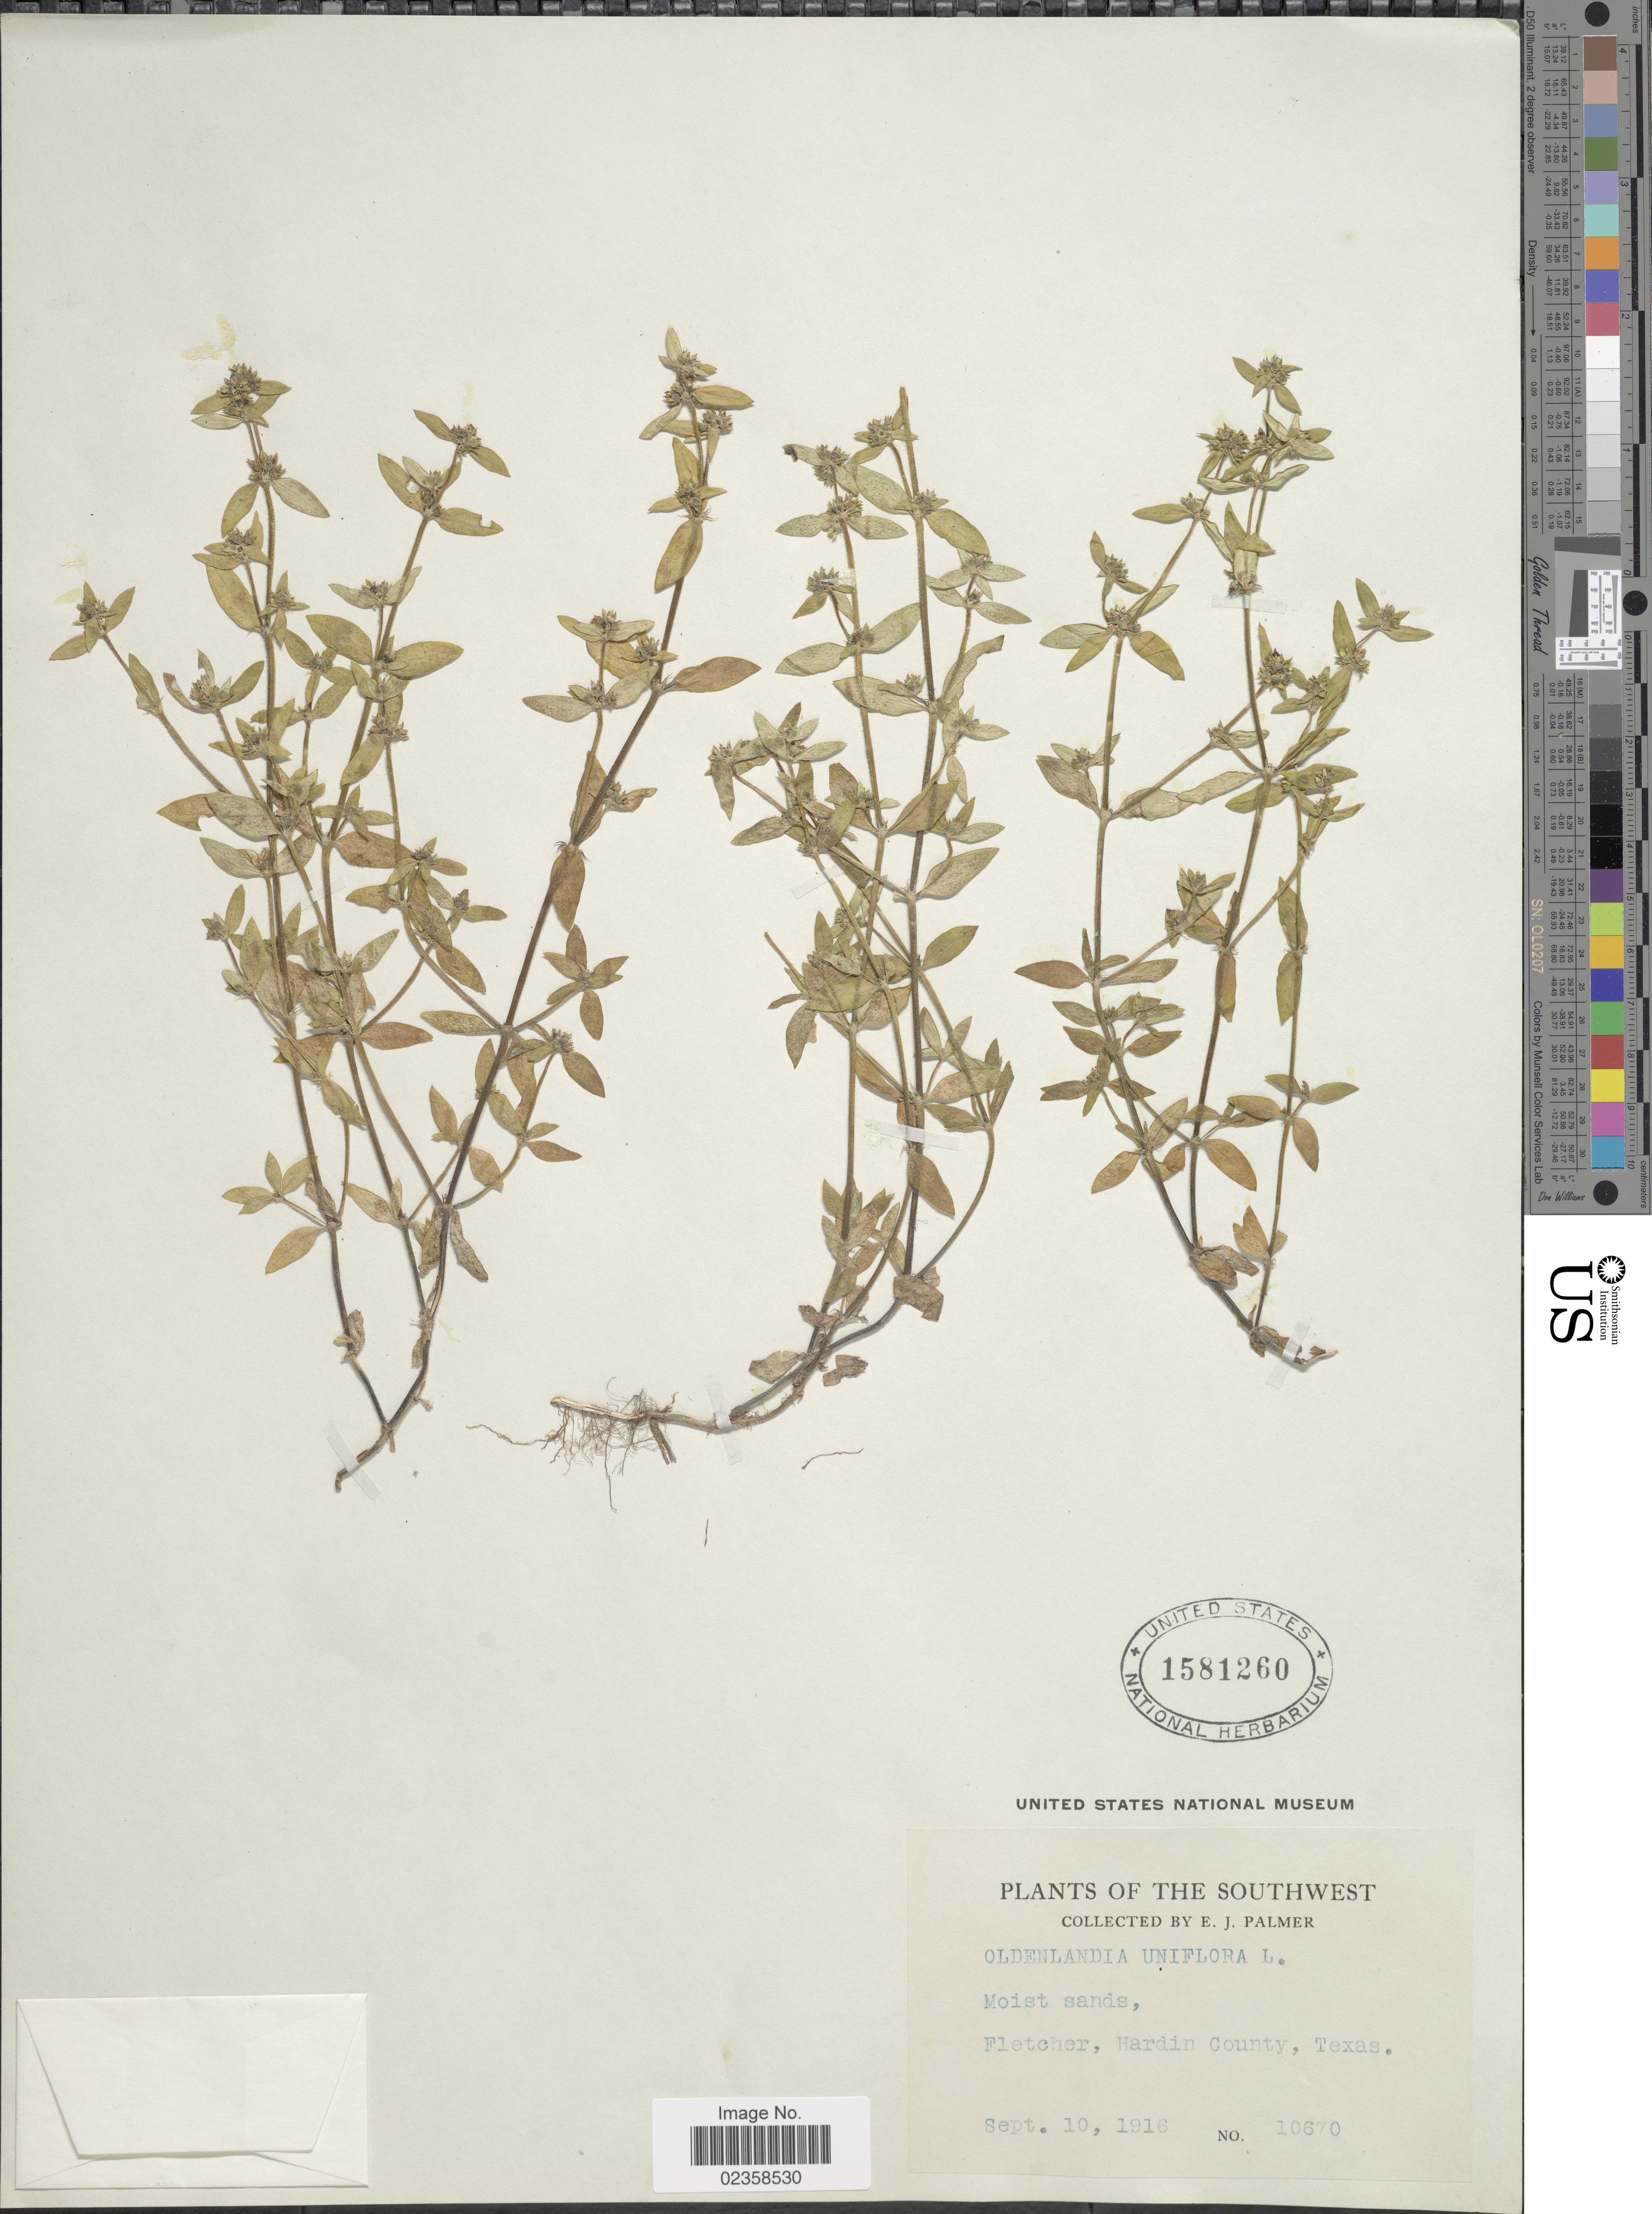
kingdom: Plantae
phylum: Tracheophyta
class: Magnoliopsida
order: Gentianales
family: Rubiaceae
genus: Oldenlandia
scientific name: Oldenlandia uniflora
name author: L.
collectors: E. J. Palmer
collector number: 10670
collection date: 1916-09-10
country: United States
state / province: Texas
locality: The Southwest, Fletcher, Haridin County, Texsas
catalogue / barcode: US 1581260